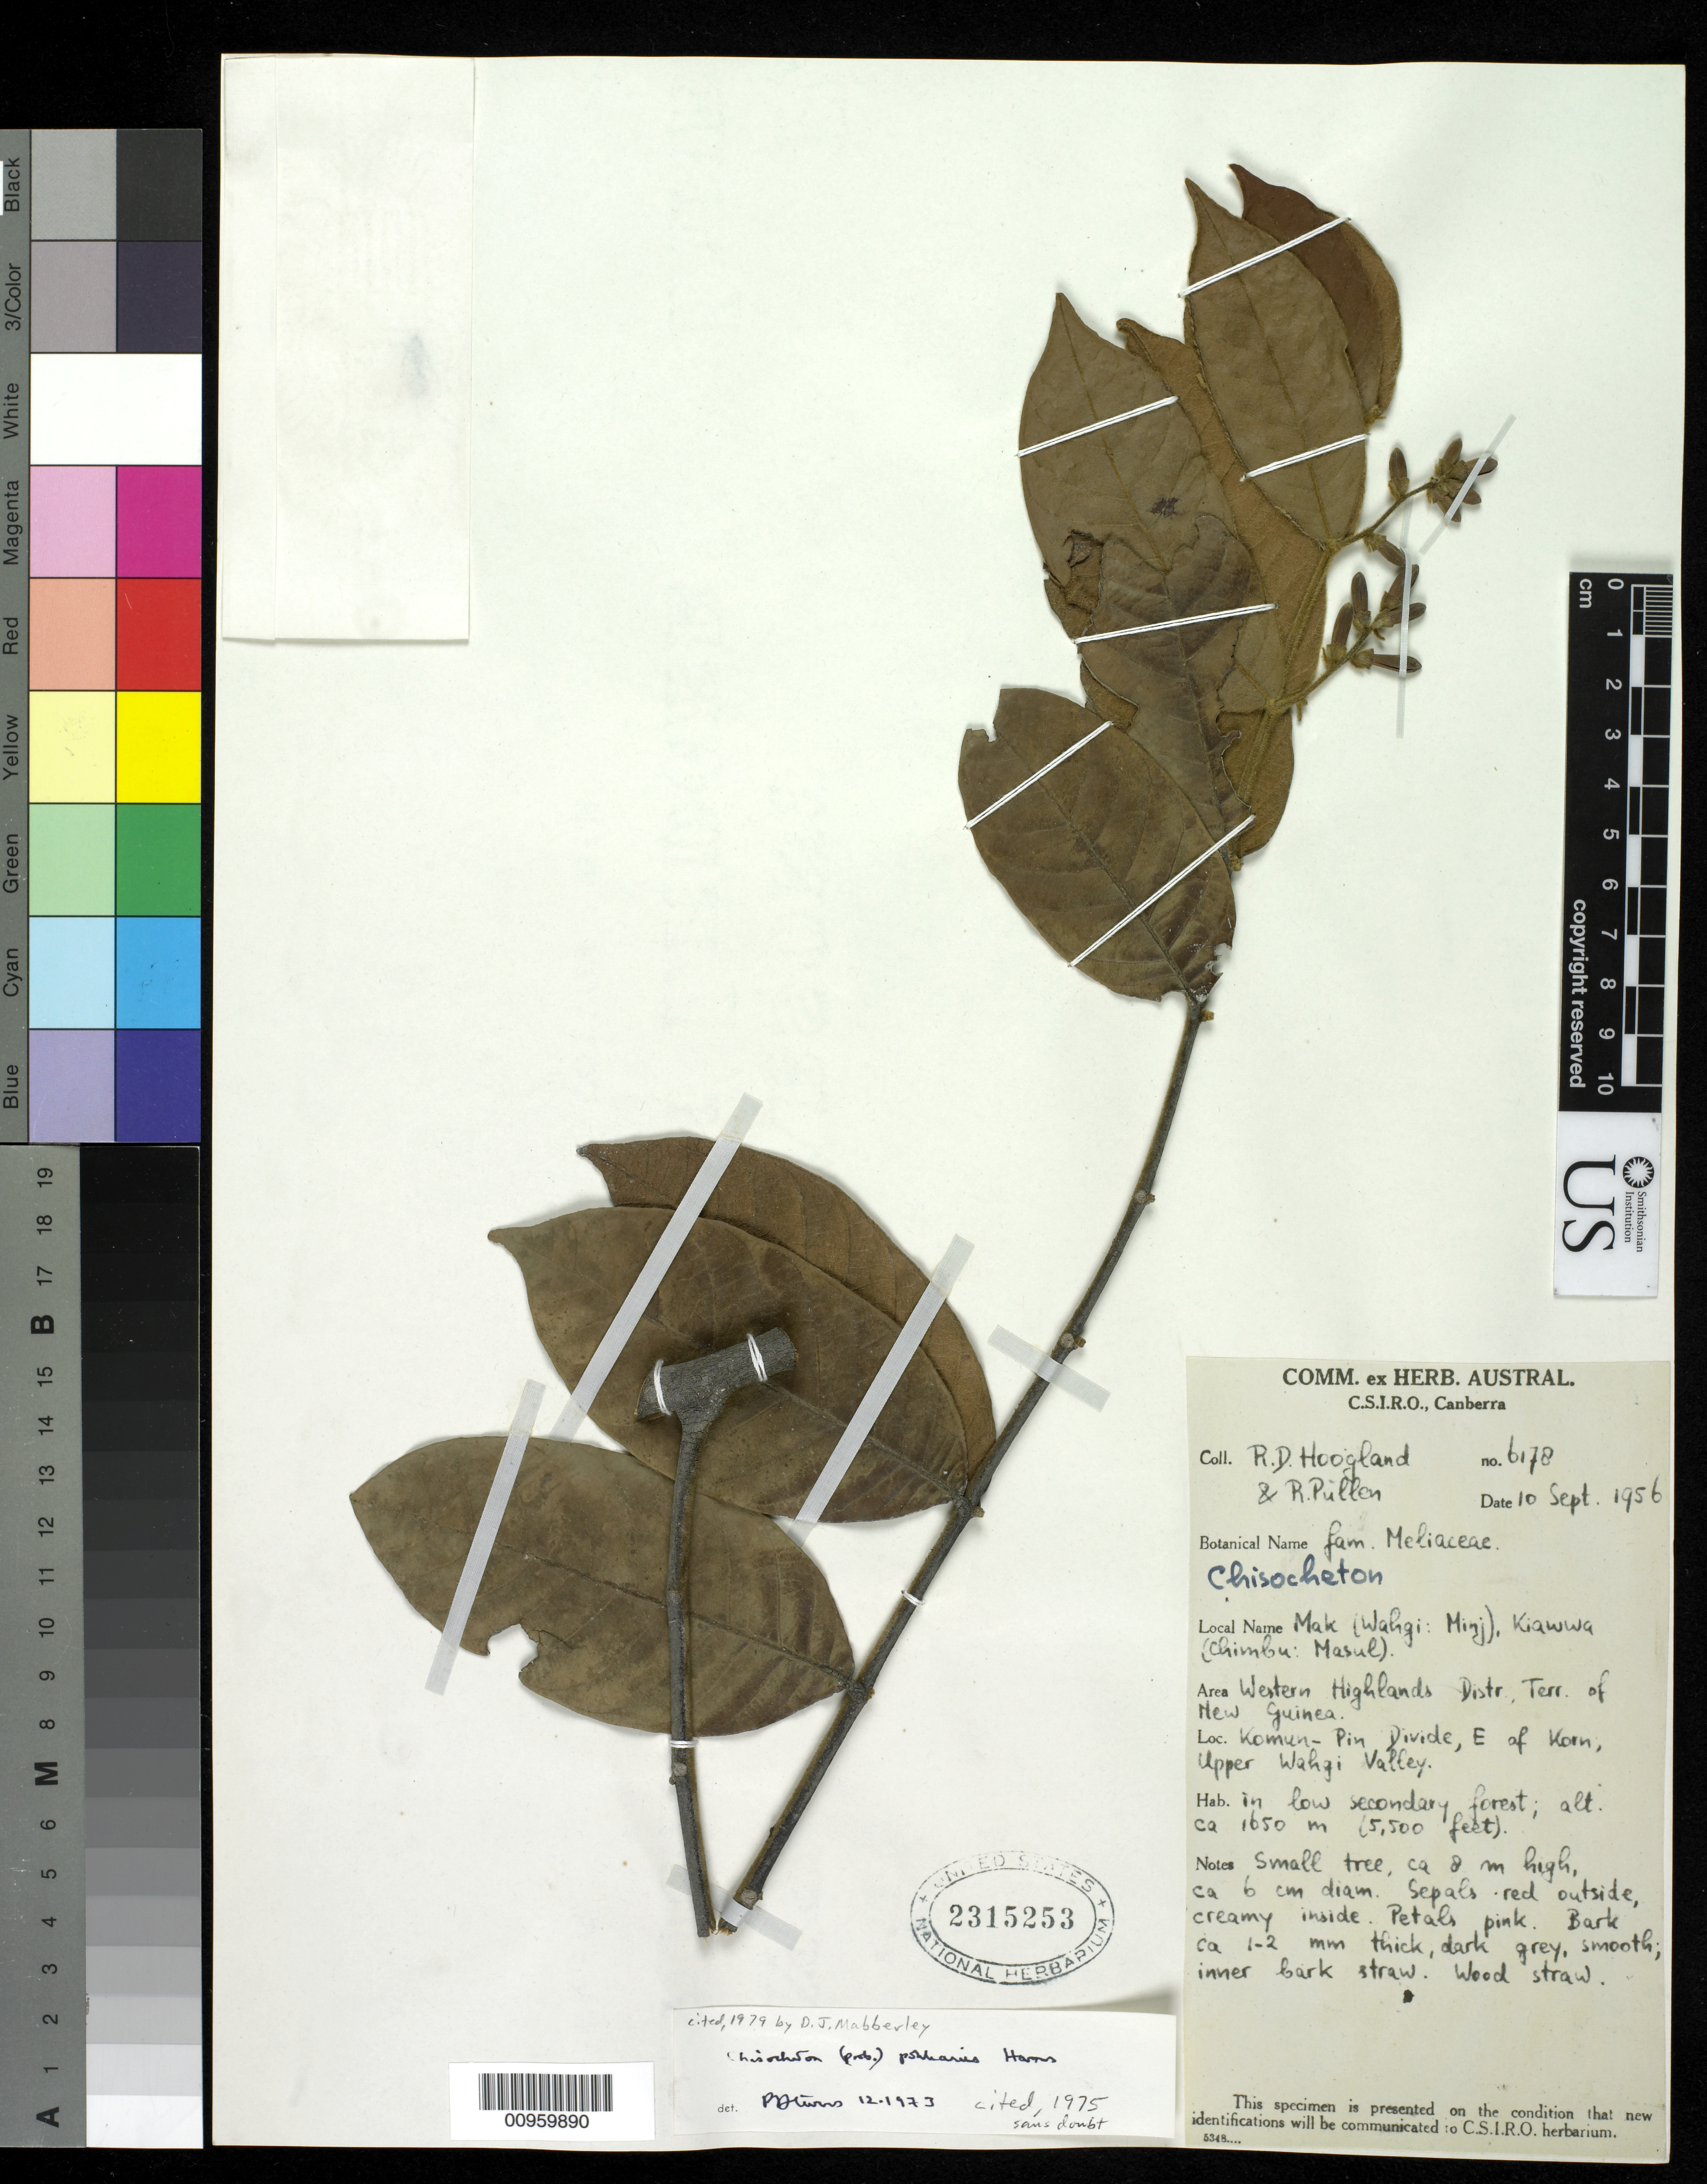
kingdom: Plantae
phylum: Tracheophyta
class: Magnoliopsida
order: Sapindales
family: Meliaceae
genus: Chisocheton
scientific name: Chisocheton pohlianus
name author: Harms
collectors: R. D. Hoogland & R. Pullen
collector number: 6178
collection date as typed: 10 Sep 1956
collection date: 1956-09-10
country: Papua New Guinea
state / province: Western Highlands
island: New Guinea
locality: Komun- Pin Divide, E of Korn, Upper Wahgi Valley.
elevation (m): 1650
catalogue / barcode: US 2315253